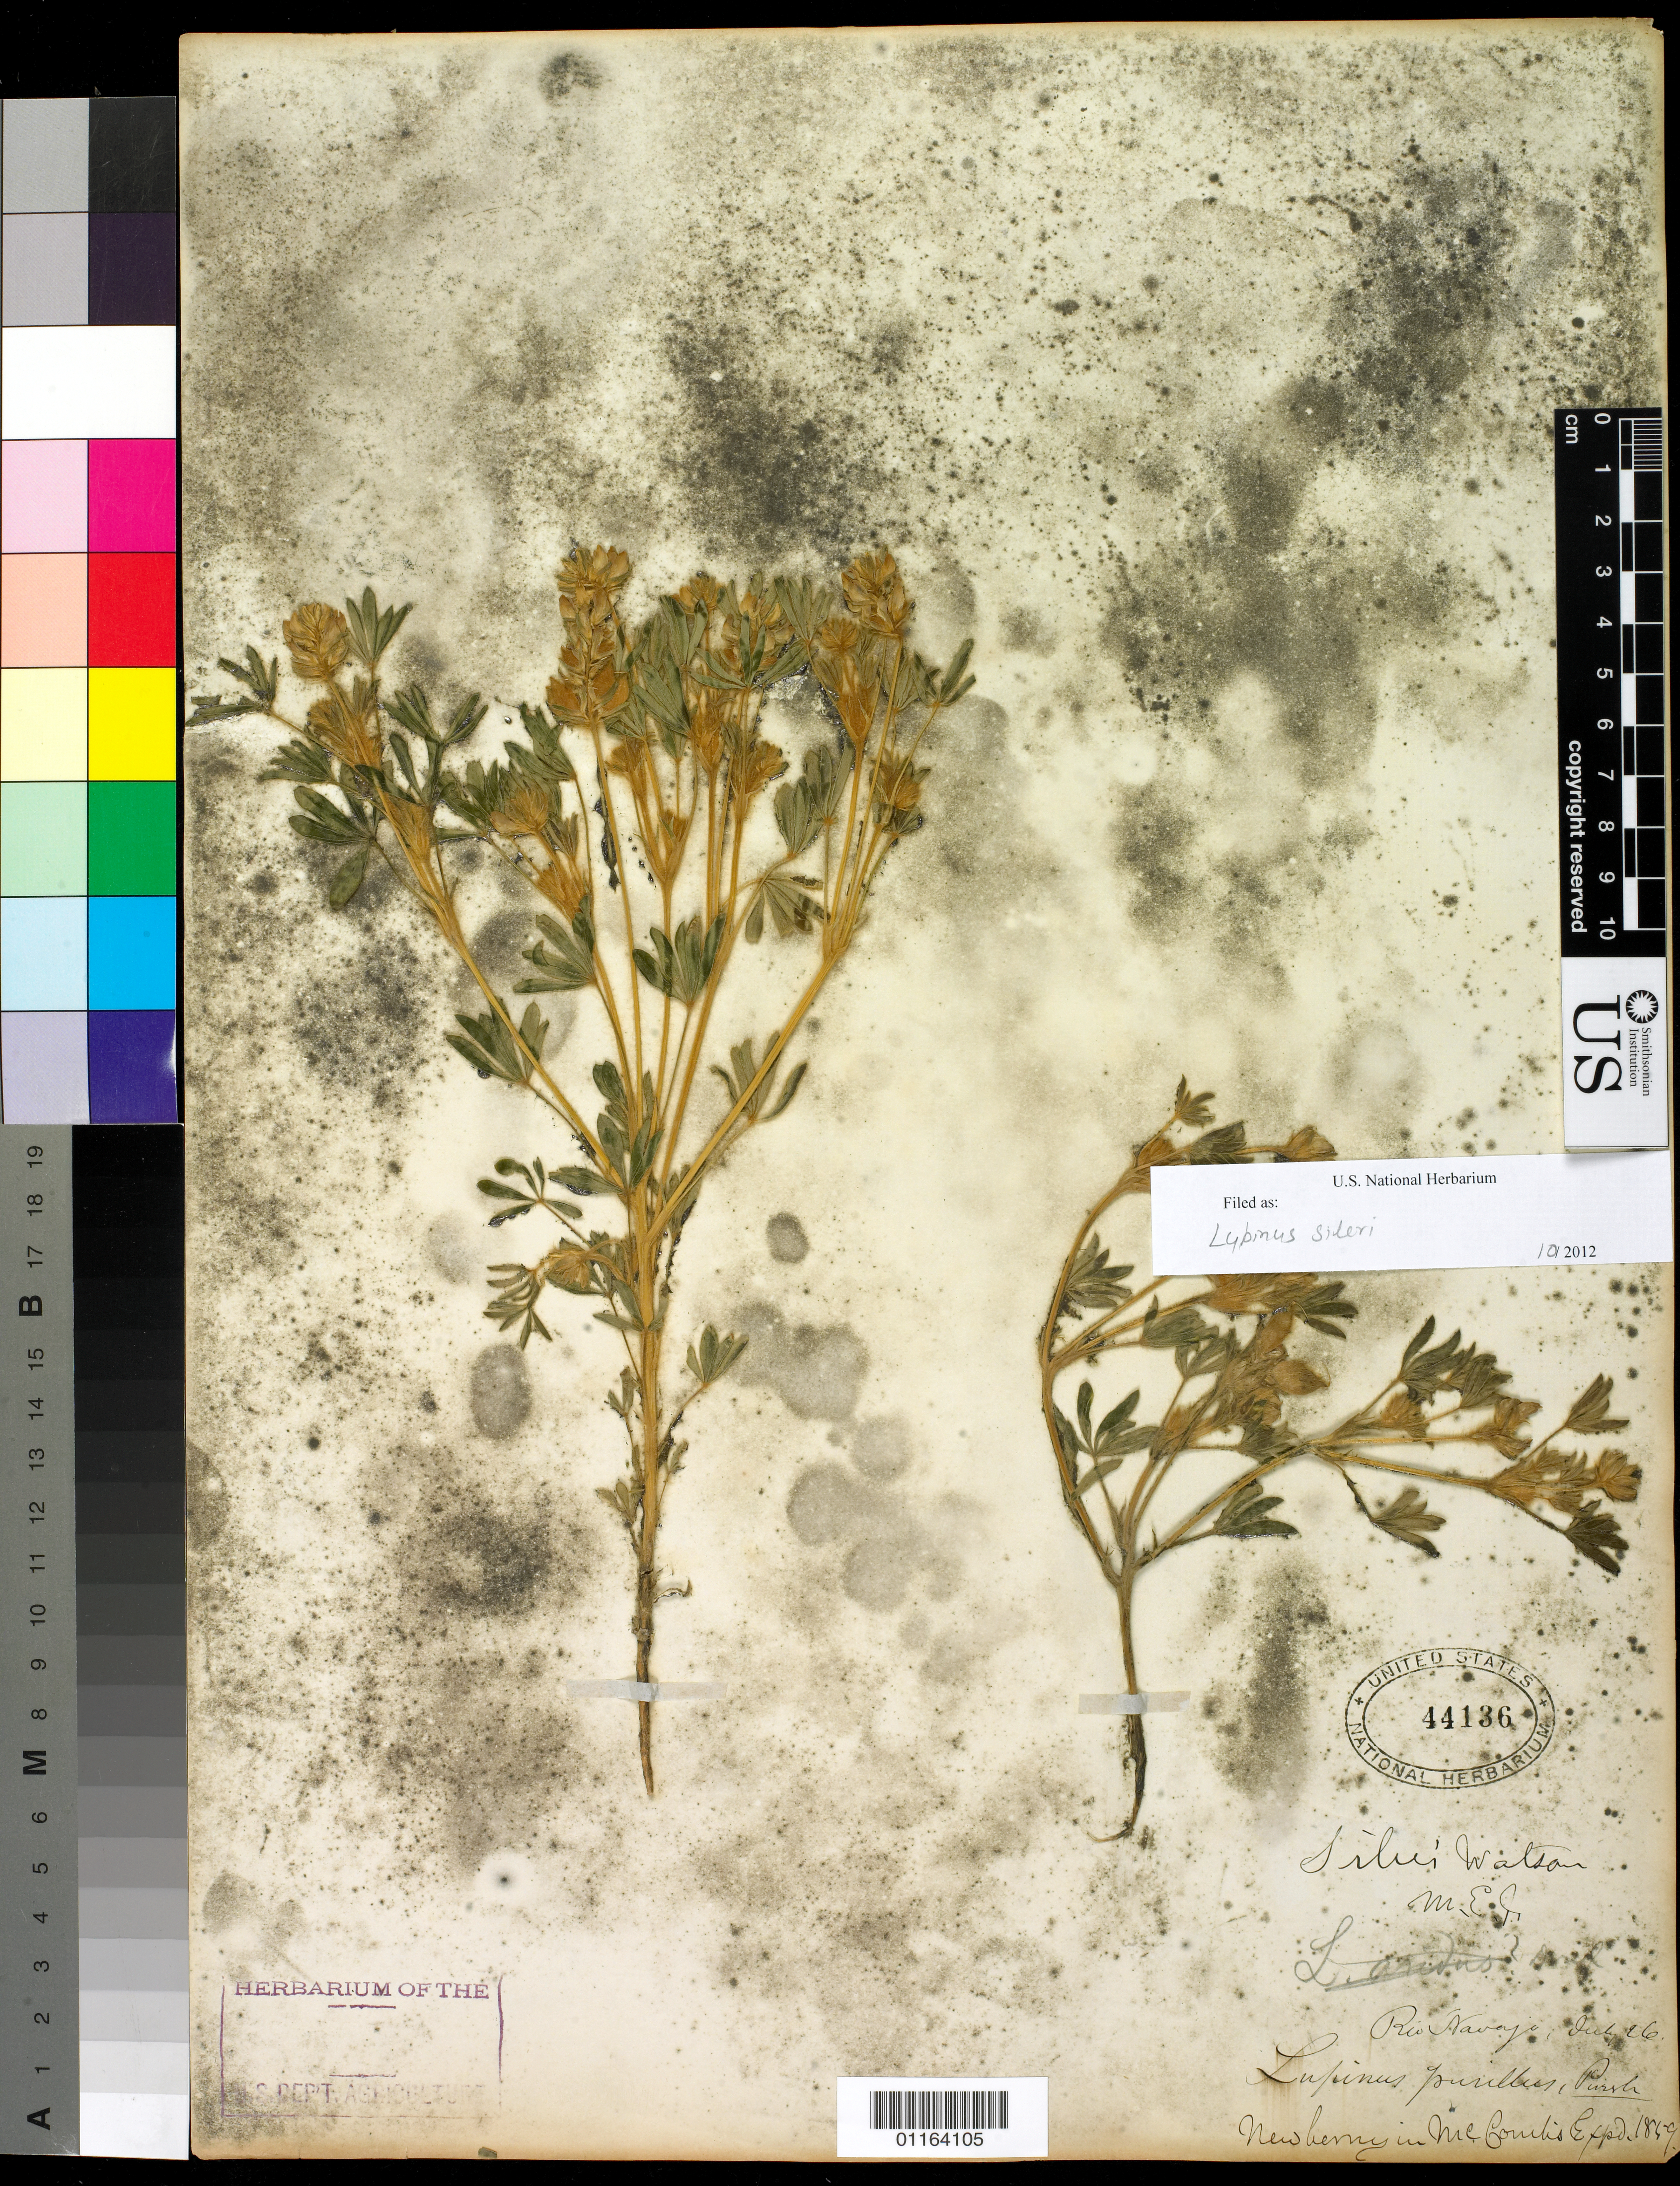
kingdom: Plantae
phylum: Tracheophyta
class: Magnoliopsida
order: Fabales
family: Fabaceae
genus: Lupinus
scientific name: Lupinus sileri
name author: S. Watson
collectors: J. S. Newberry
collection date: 1859-07-26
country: United States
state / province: New Mexico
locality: Rio Navajo.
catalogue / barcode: US 44136